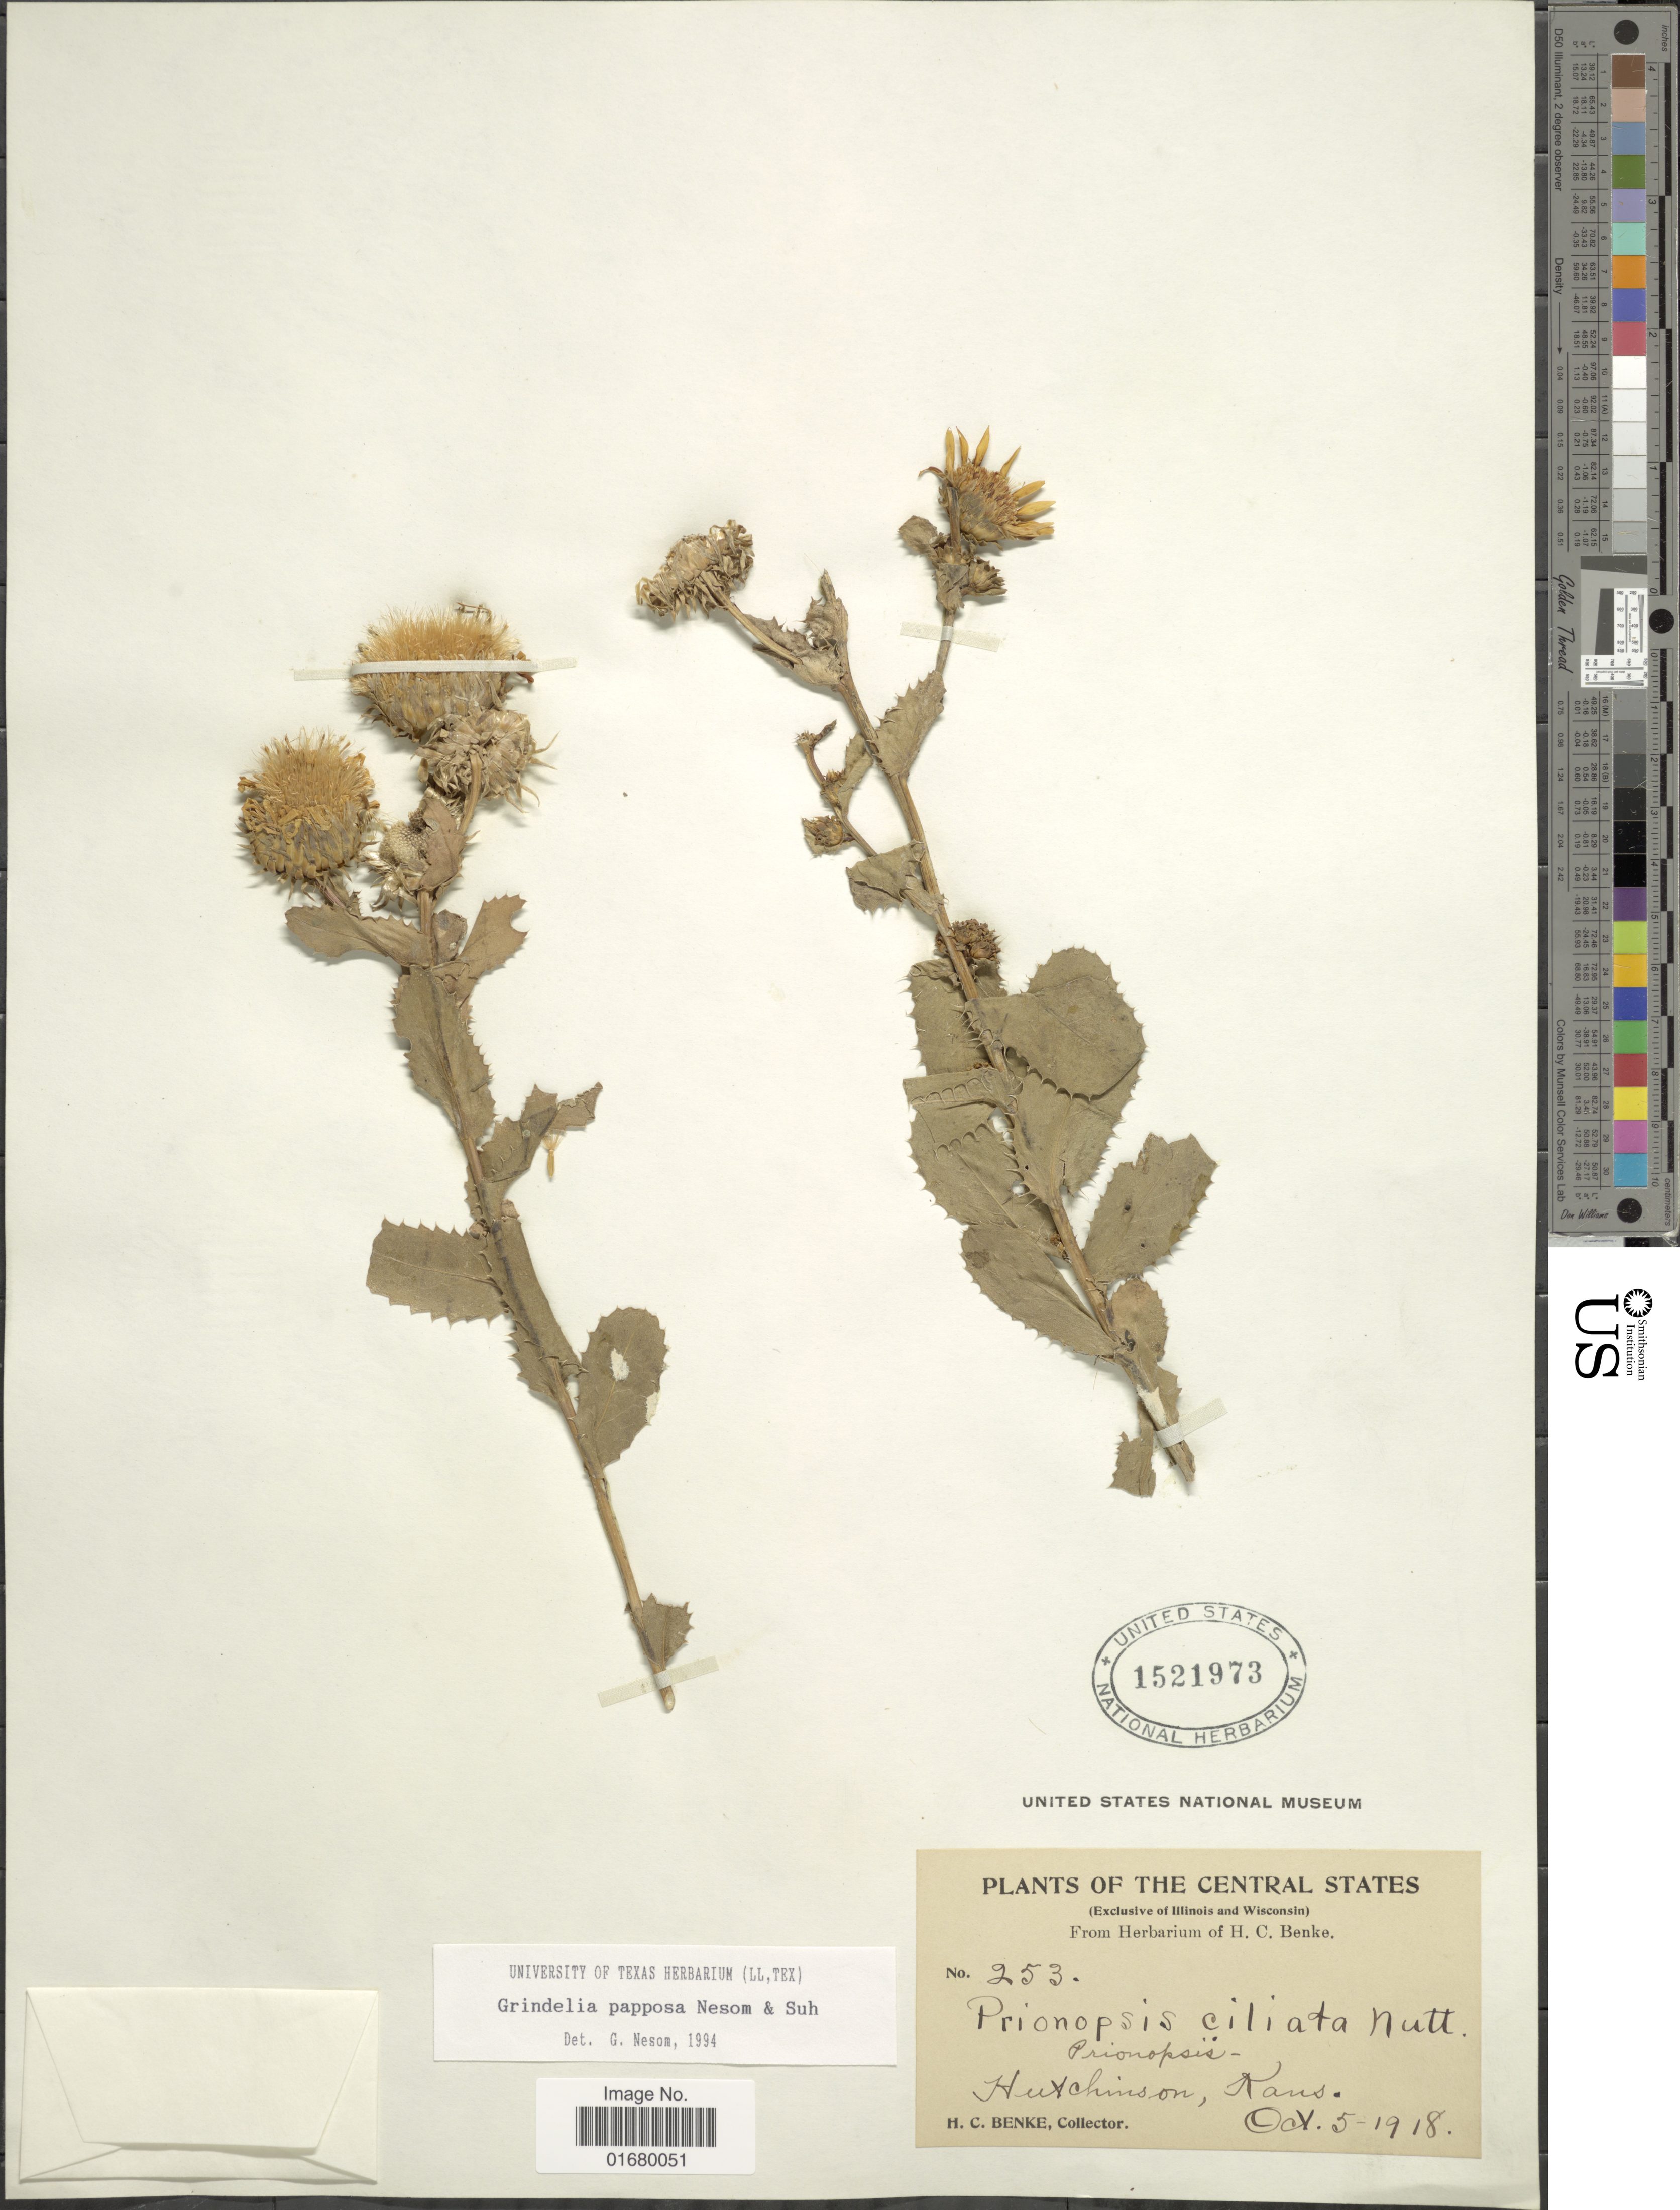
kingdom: Plantae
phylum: Tracheophyta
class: Magnoliopsida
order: Asterales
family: Asteraceae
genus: Grindelia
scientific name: Grindelia papposa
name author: G.L. Nesom & Suh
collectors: H. Benke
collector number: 253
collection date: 1918-10-05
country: United States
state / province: Kansas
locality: Hutchinson.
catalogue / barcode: US 1521973